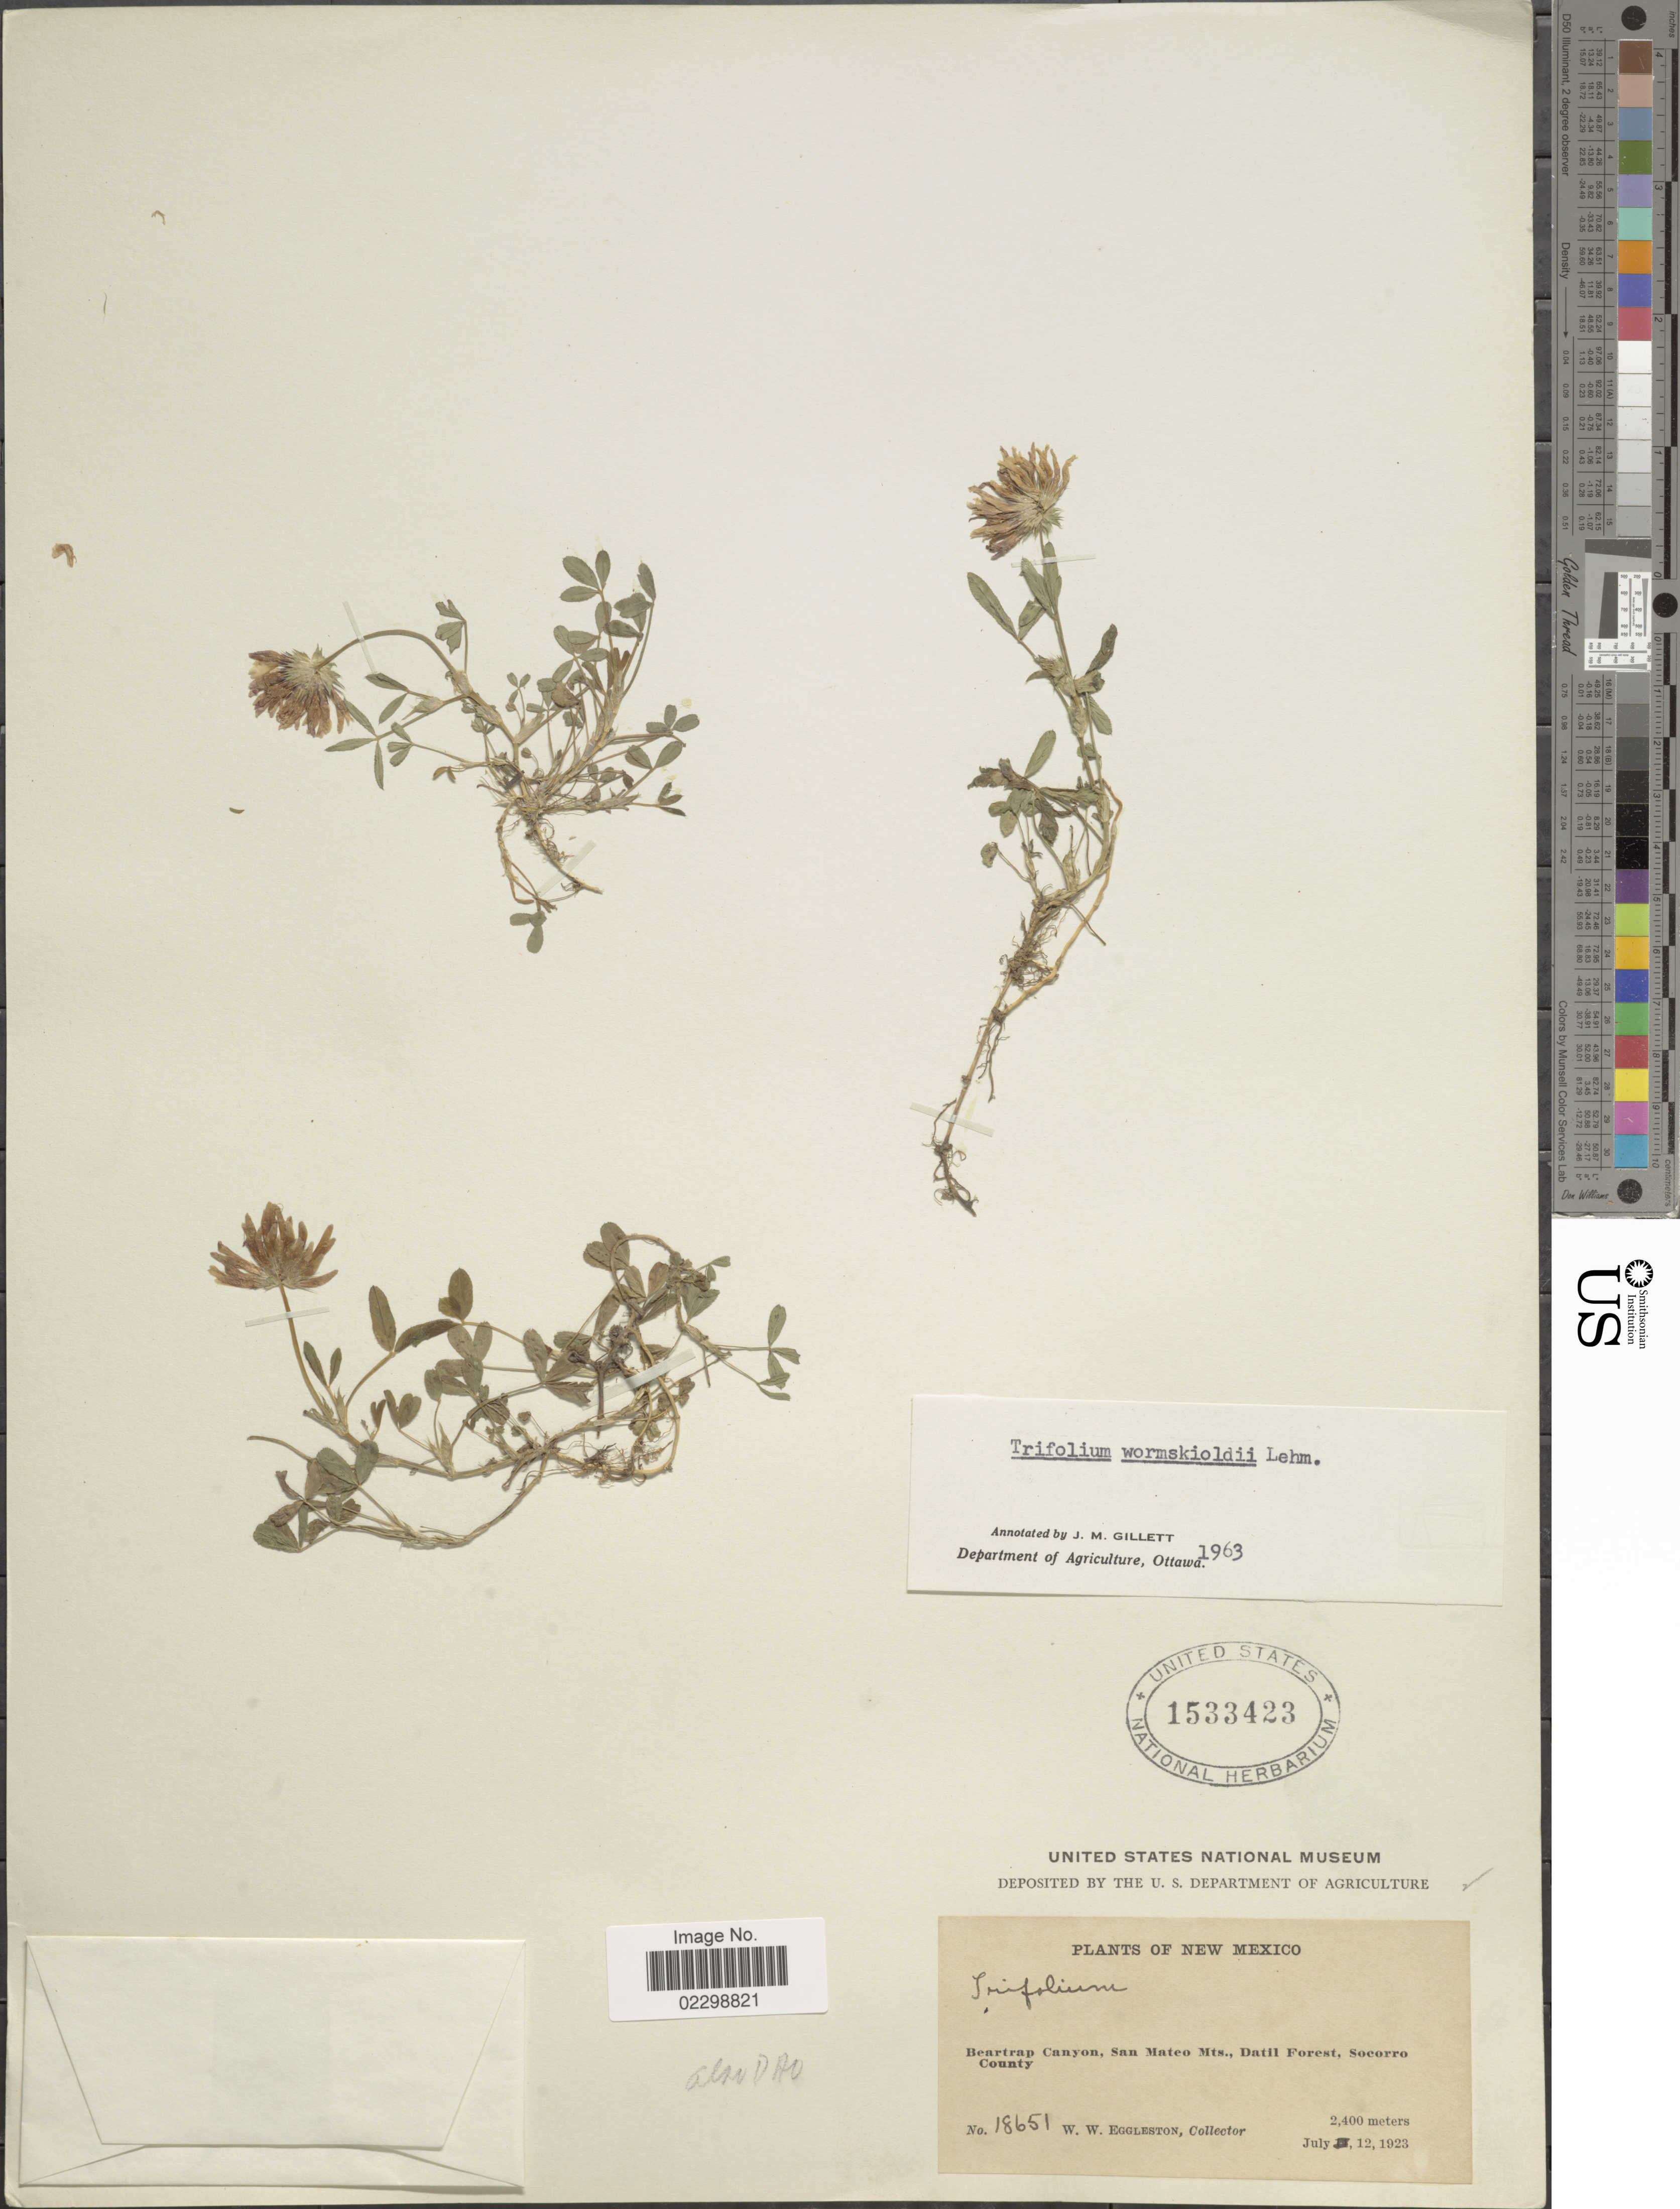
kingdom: Plantae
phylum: Tracheophyta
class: Magnoliopsida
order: Fabales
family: Fabaceae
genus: Trifolium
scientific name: Trifolium wormskioldii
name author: Lehm.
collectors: W. W. Eggleston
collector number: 18651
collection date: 1923-07-12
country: United States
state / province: New Mexico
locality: Beartrap Canyon, San Mateo Mts., Datil Forest, Socorro County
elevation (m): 2400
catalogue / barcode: US 1533423